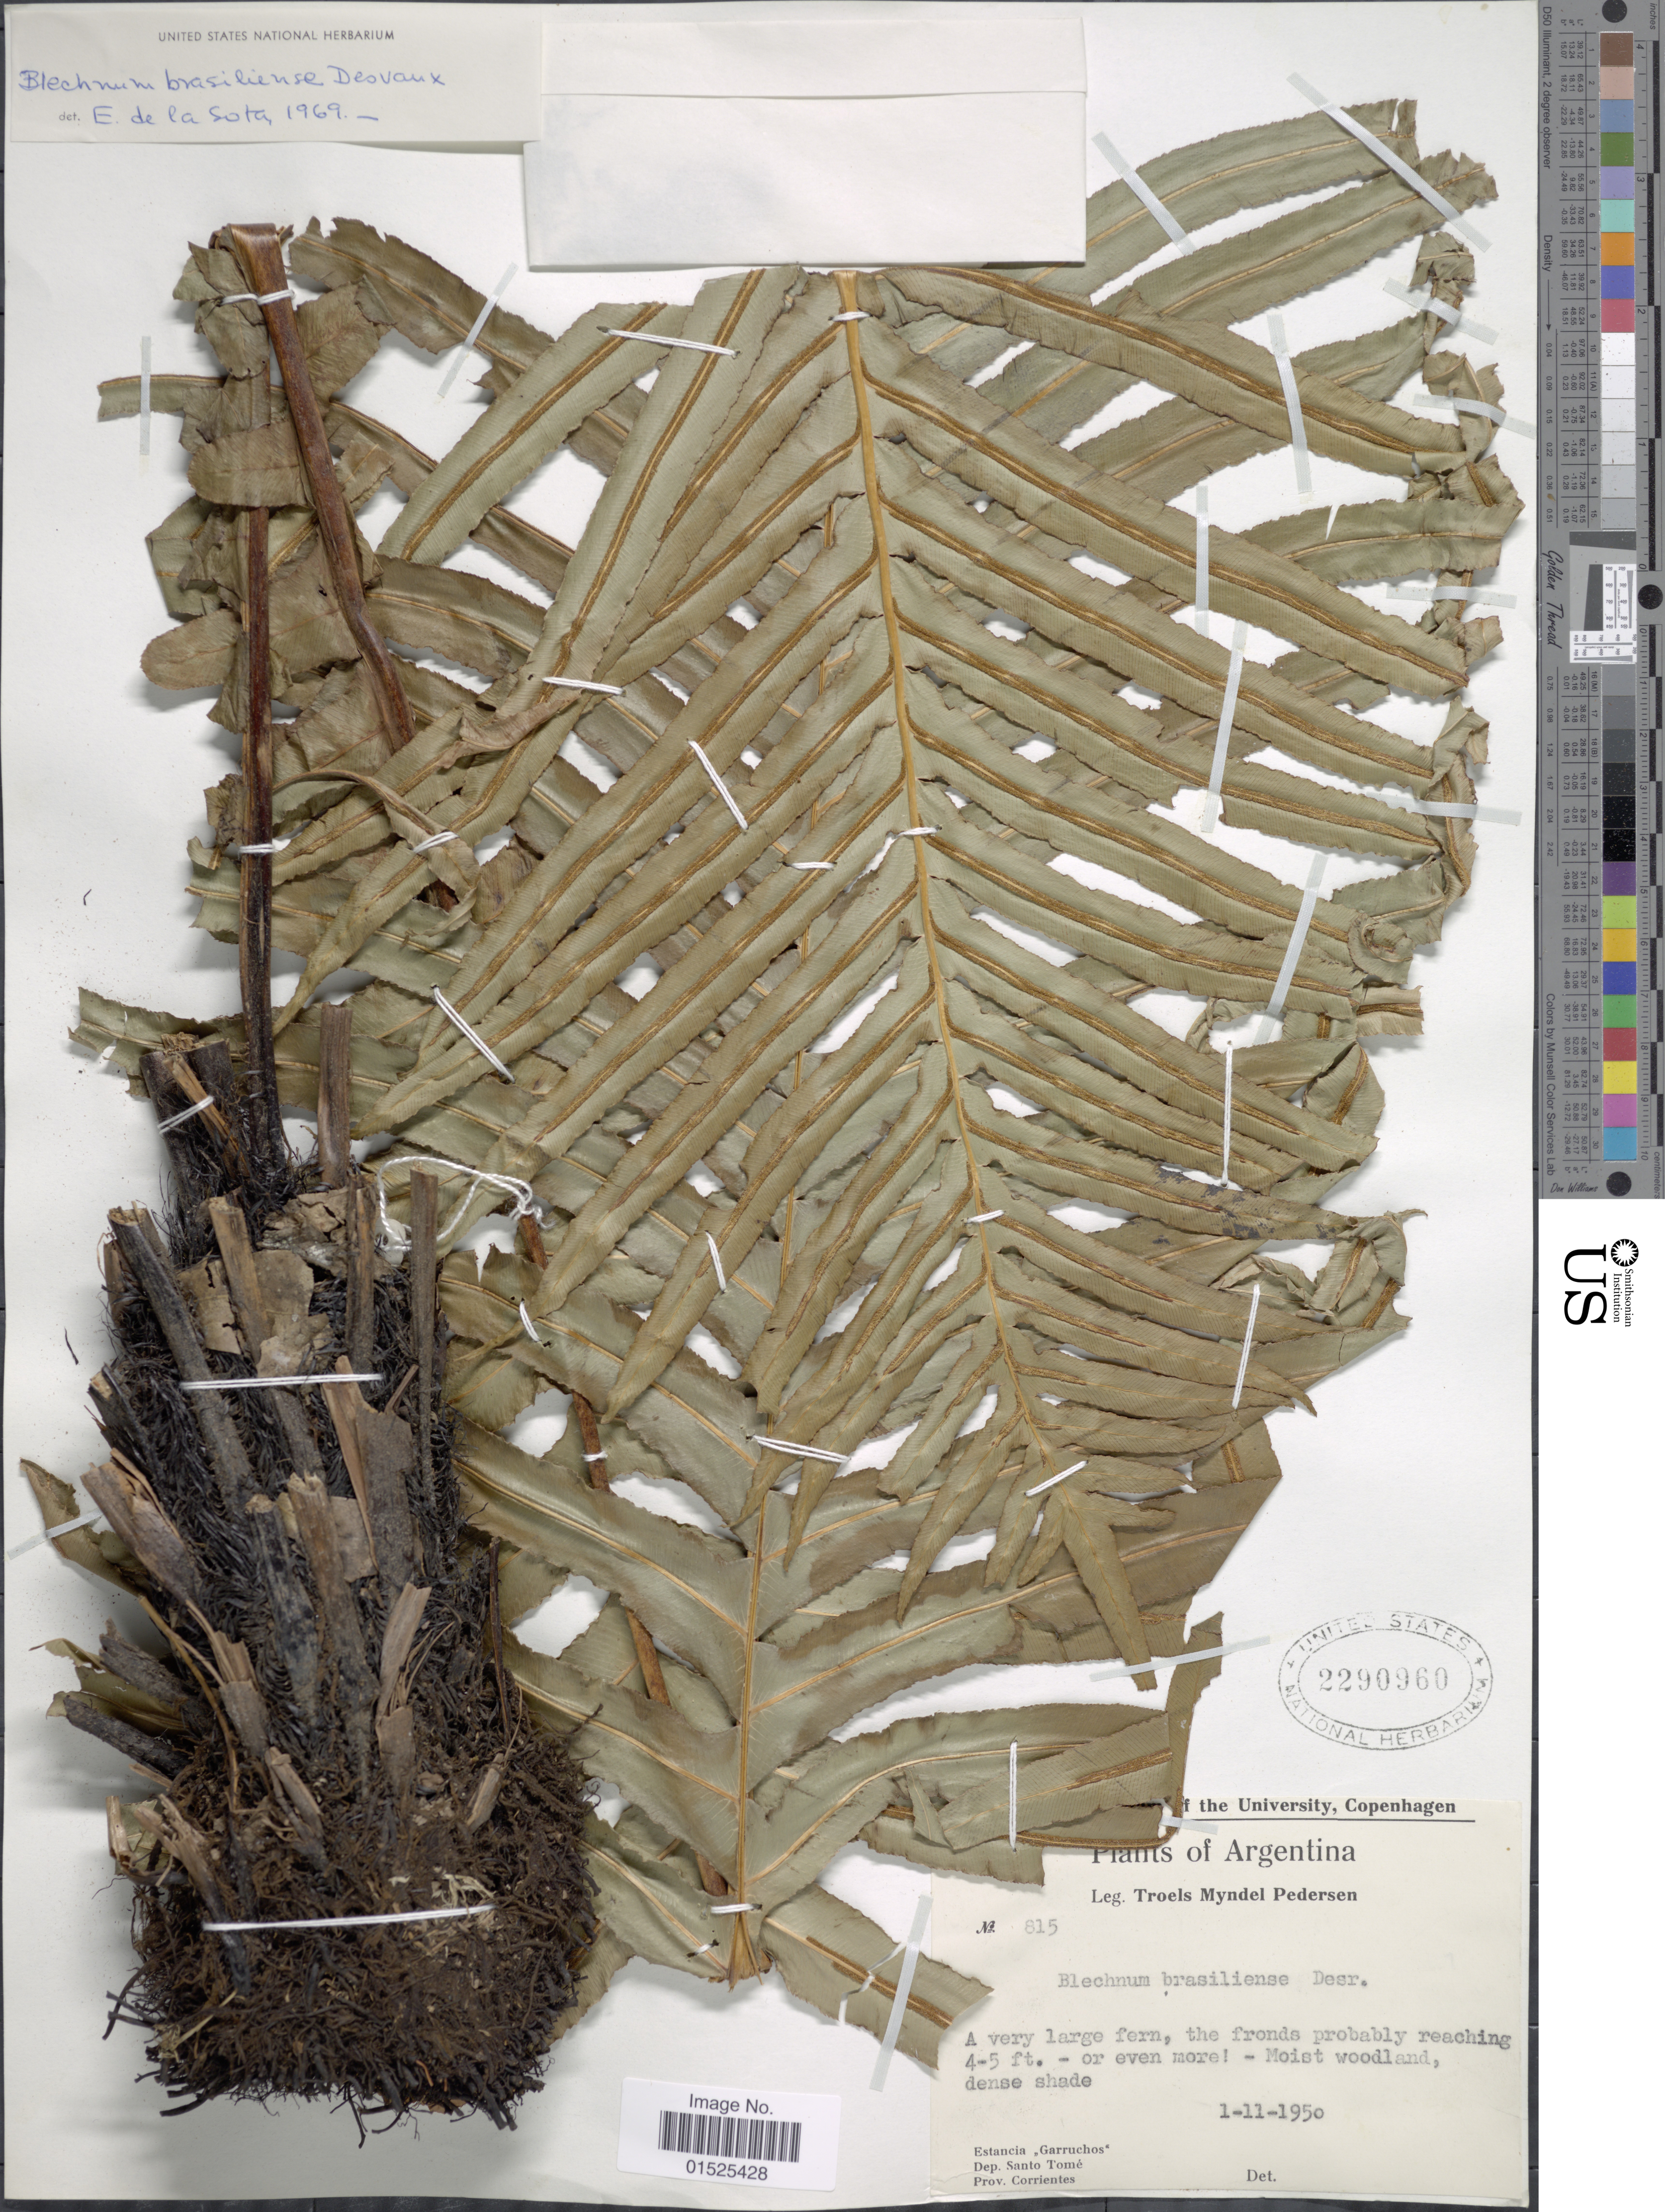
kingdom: Plantae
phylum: Tracheophyta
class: Polypodiopsida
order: Polypodiales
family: Blechnaceae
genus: Blechnum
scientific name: Blechnum brasiliense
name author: Desv.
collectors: T. Pederson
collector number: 815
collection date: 1950-11-01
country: Argentina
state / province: Corrientes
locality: Estancia Garruchos. Dep. Santo Tomé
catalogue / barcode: US 2290960